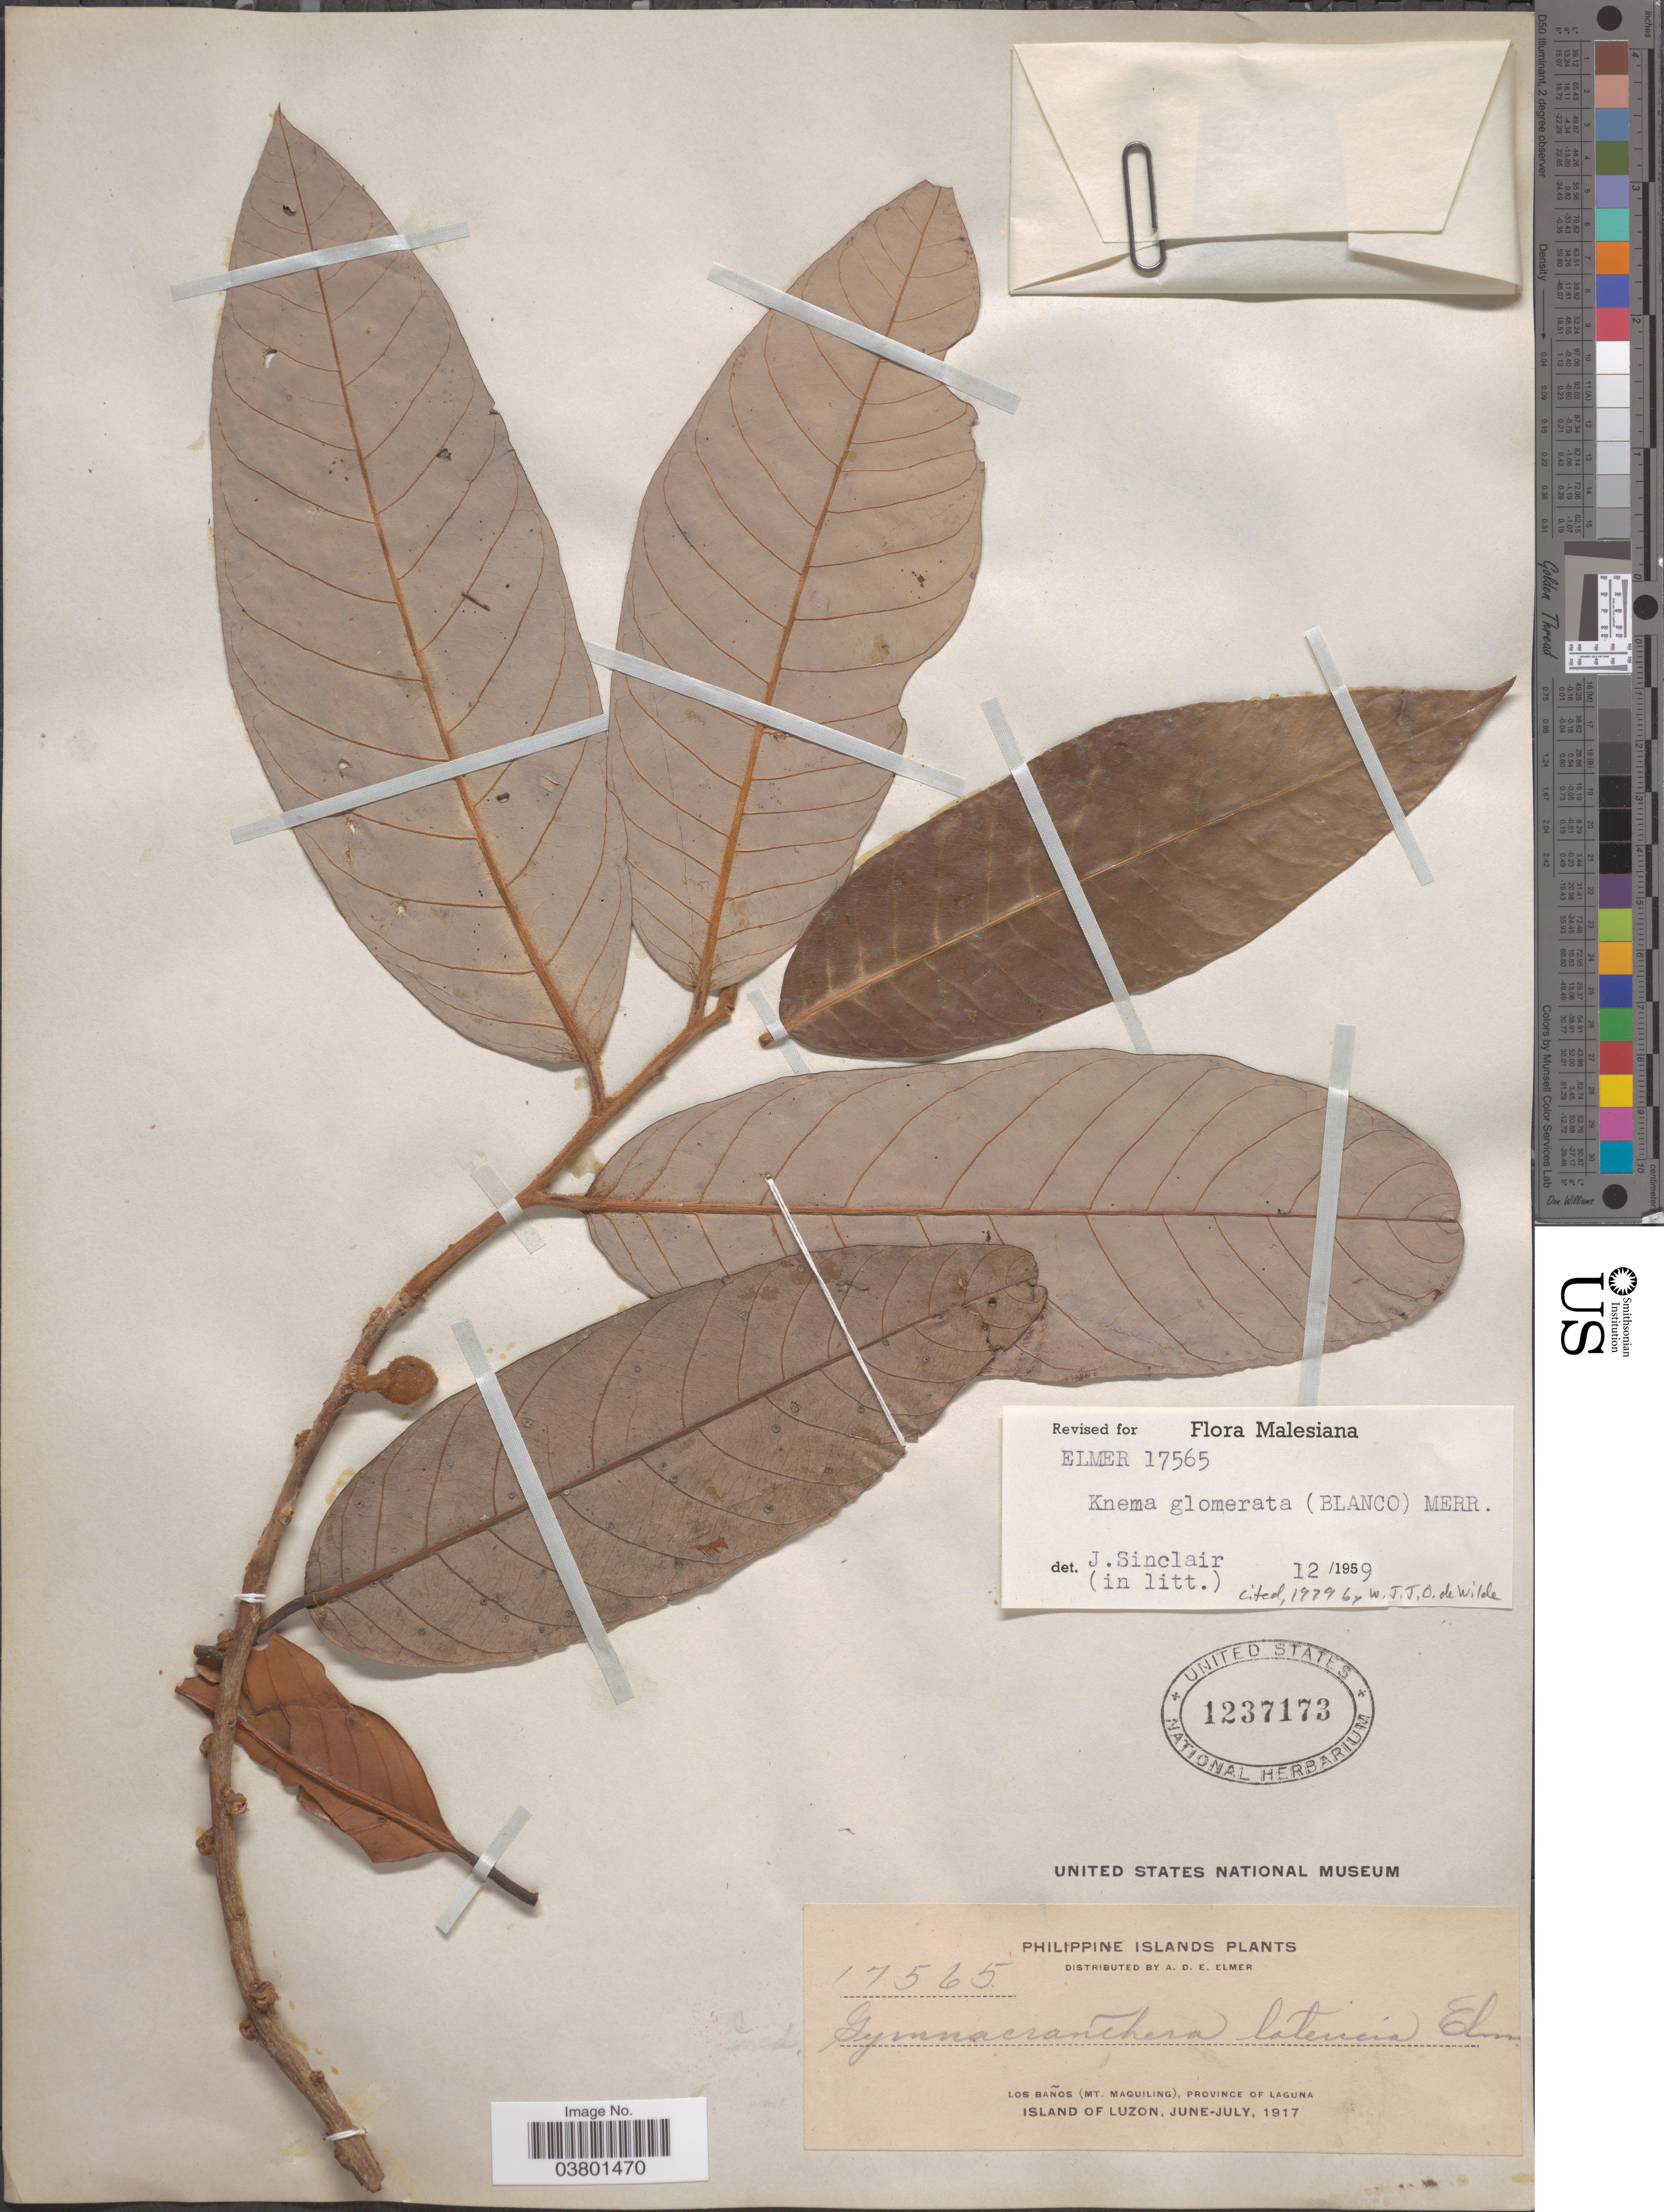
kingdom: Plantae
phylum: Tracheophyta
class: Magnoliopsida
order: Magnoliales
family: Myristicaceae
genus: Knema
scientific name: Knema glomerata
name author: (Blanco) Merr.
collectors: A. D. E. Elmer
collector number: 17565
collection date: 1917-06/1917-07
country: Philippines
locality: Philippine Islands. Los Baños (Mt. Maquiling), Province of Laguna. Island of Luzon.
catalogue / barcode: US 1237173